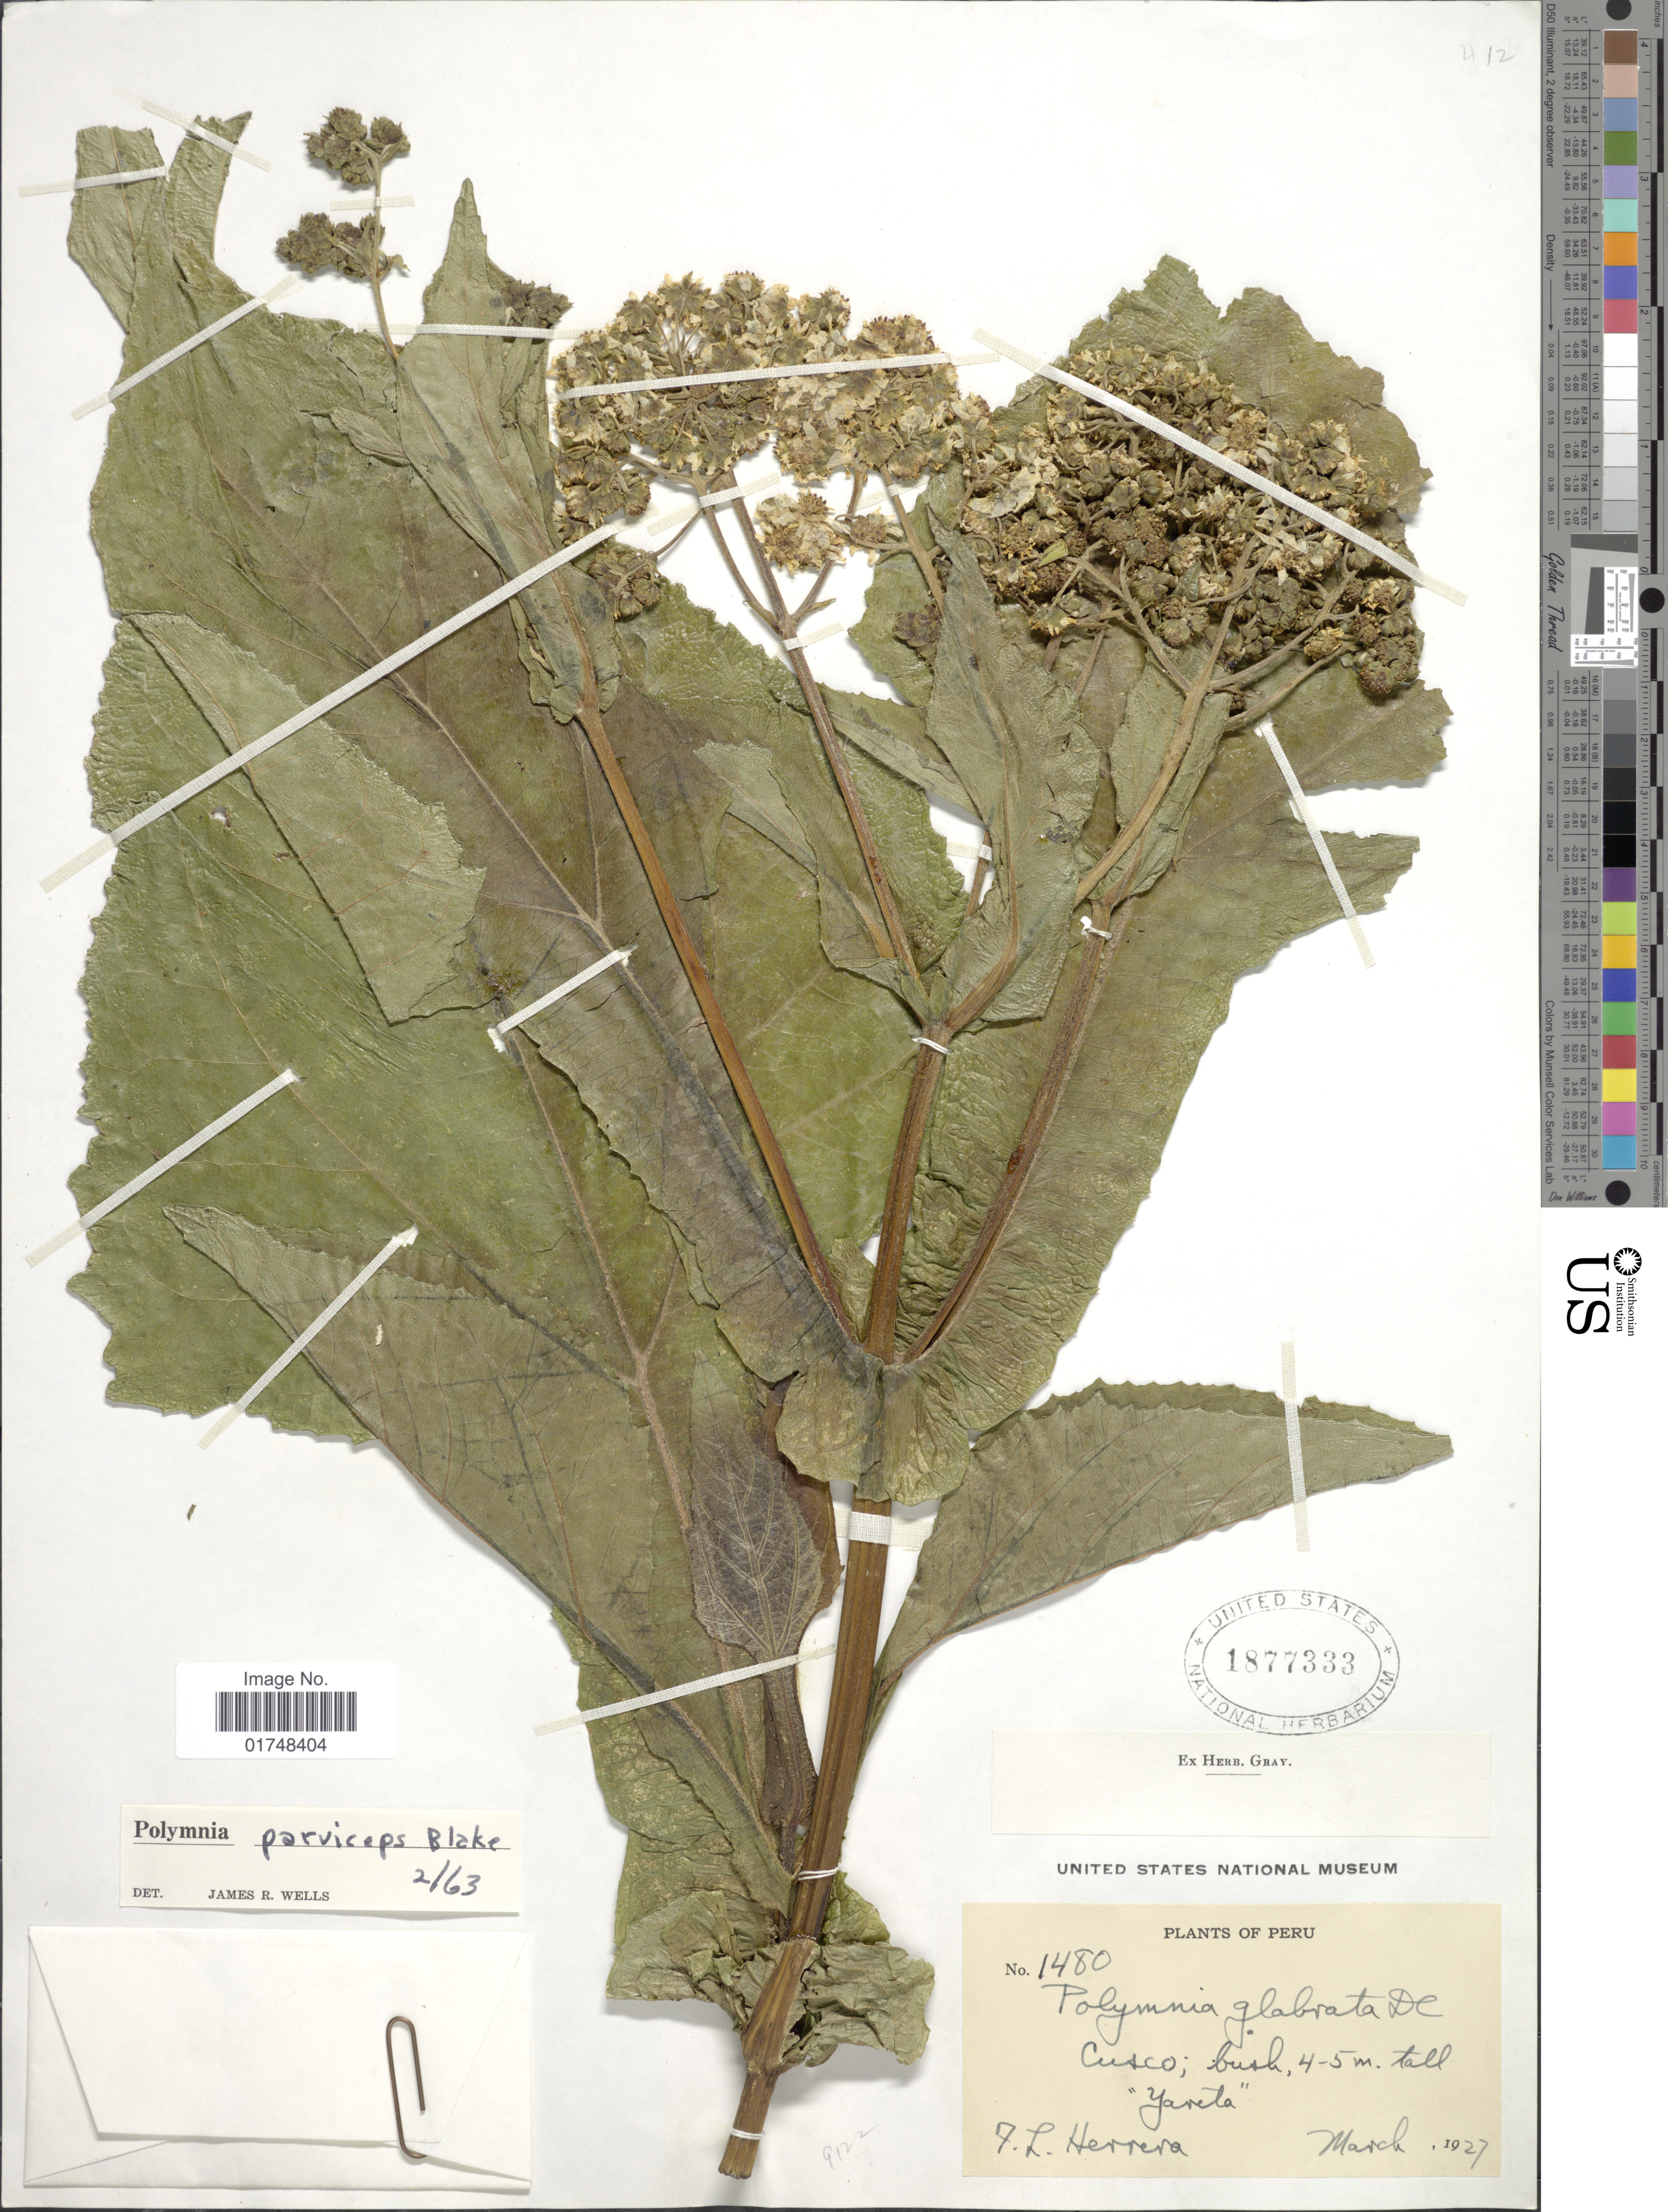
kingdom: Plantae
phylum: Tracheophyta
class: Magnoliopsida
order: Asterales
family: Asteraceae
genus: Smallanthus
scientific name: Smallanthus parviceps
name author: (S.F. Blake) H. Rob.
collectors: F. L. Herrera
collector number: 1480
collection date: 1927-03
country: Peru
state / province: Cusco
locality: Yareta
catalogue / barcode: US 1877333